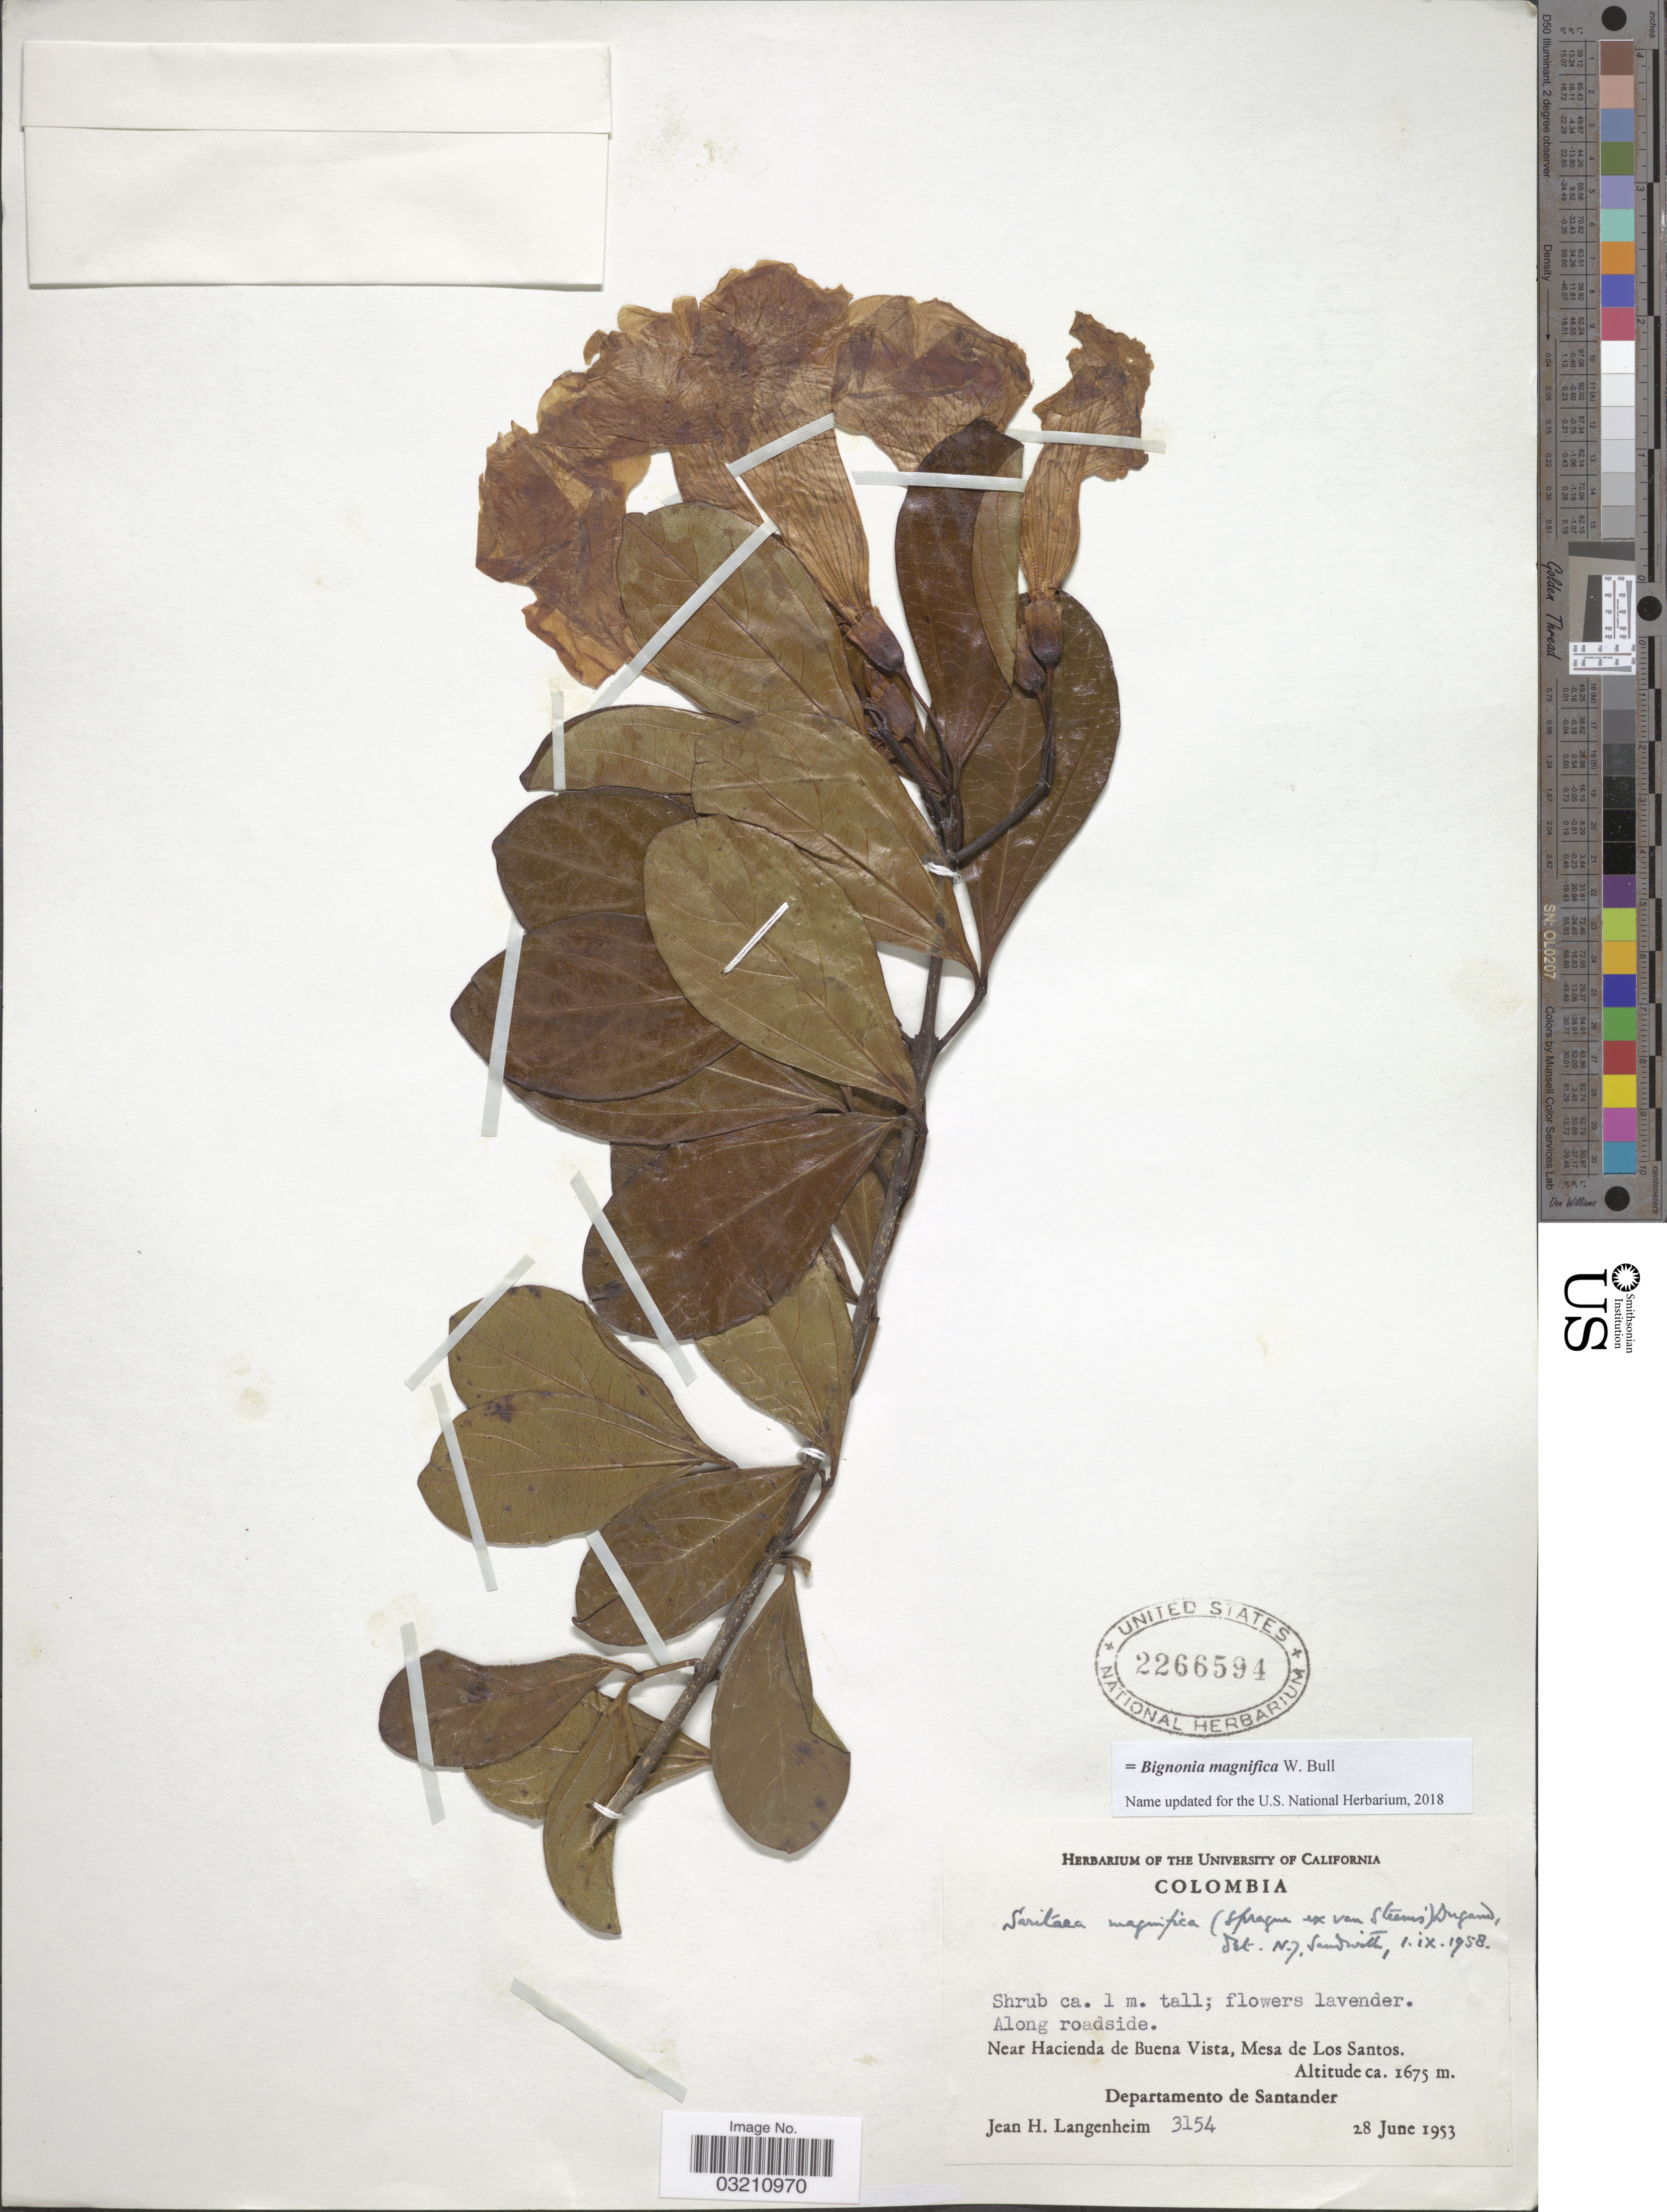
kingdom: Plantae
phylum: Tracheophyta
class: Magnoliopsida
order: Lamiales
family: Bignoniaceae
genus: Bignonia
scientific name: Bignonia magnifica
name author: W. Bull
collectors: J. H. Langenheim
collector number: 3154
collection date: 1953-06-28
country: Colombia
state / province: Santander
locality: Near Hacienda de Buena Vista, Mesa de Los Santos. Departamento de Santander.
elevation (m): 1675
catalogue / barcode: US 2266594